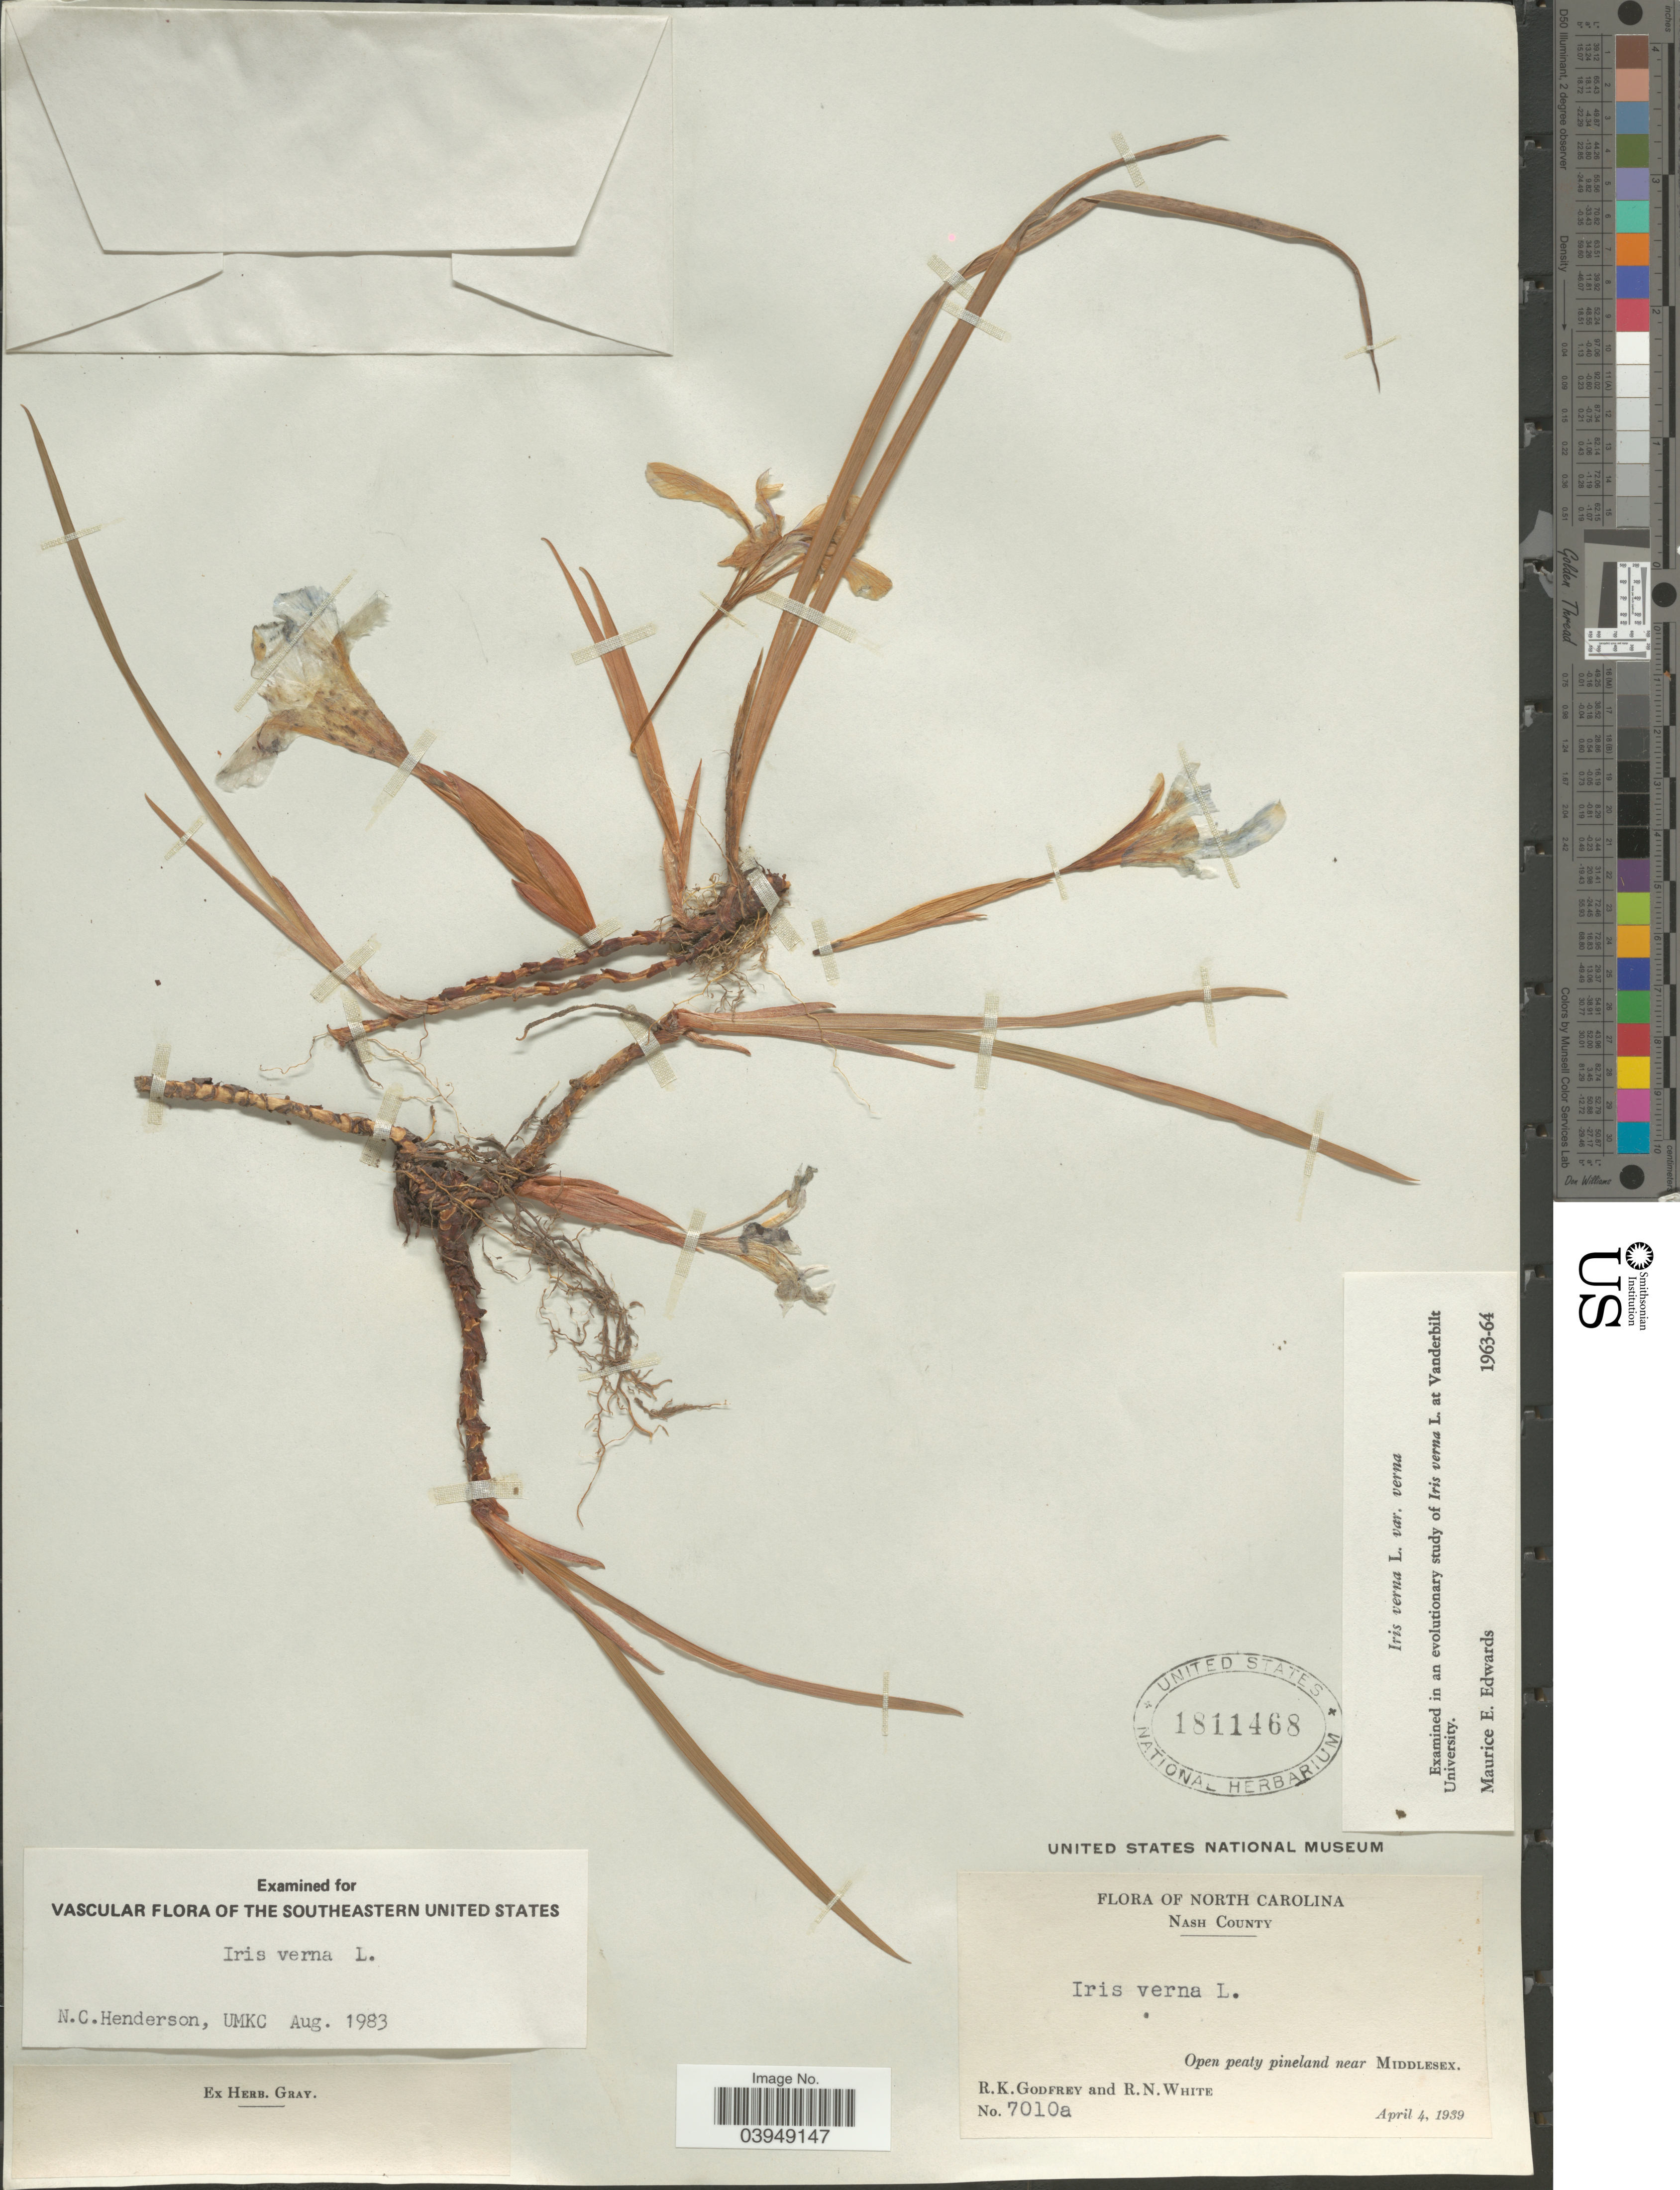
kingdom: Plantae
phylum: Tracheophyta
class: Liliopsida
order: Asparagales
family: Iridaceae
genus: Iris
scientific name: Iris verna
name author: L.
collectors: R. K. Godfrey & R. N. White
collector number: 7010a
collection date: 1939-04-04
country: United States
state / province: North Carolina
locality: Nash County. Open peaty pineland near Middlesex.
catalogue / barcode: US 1811468